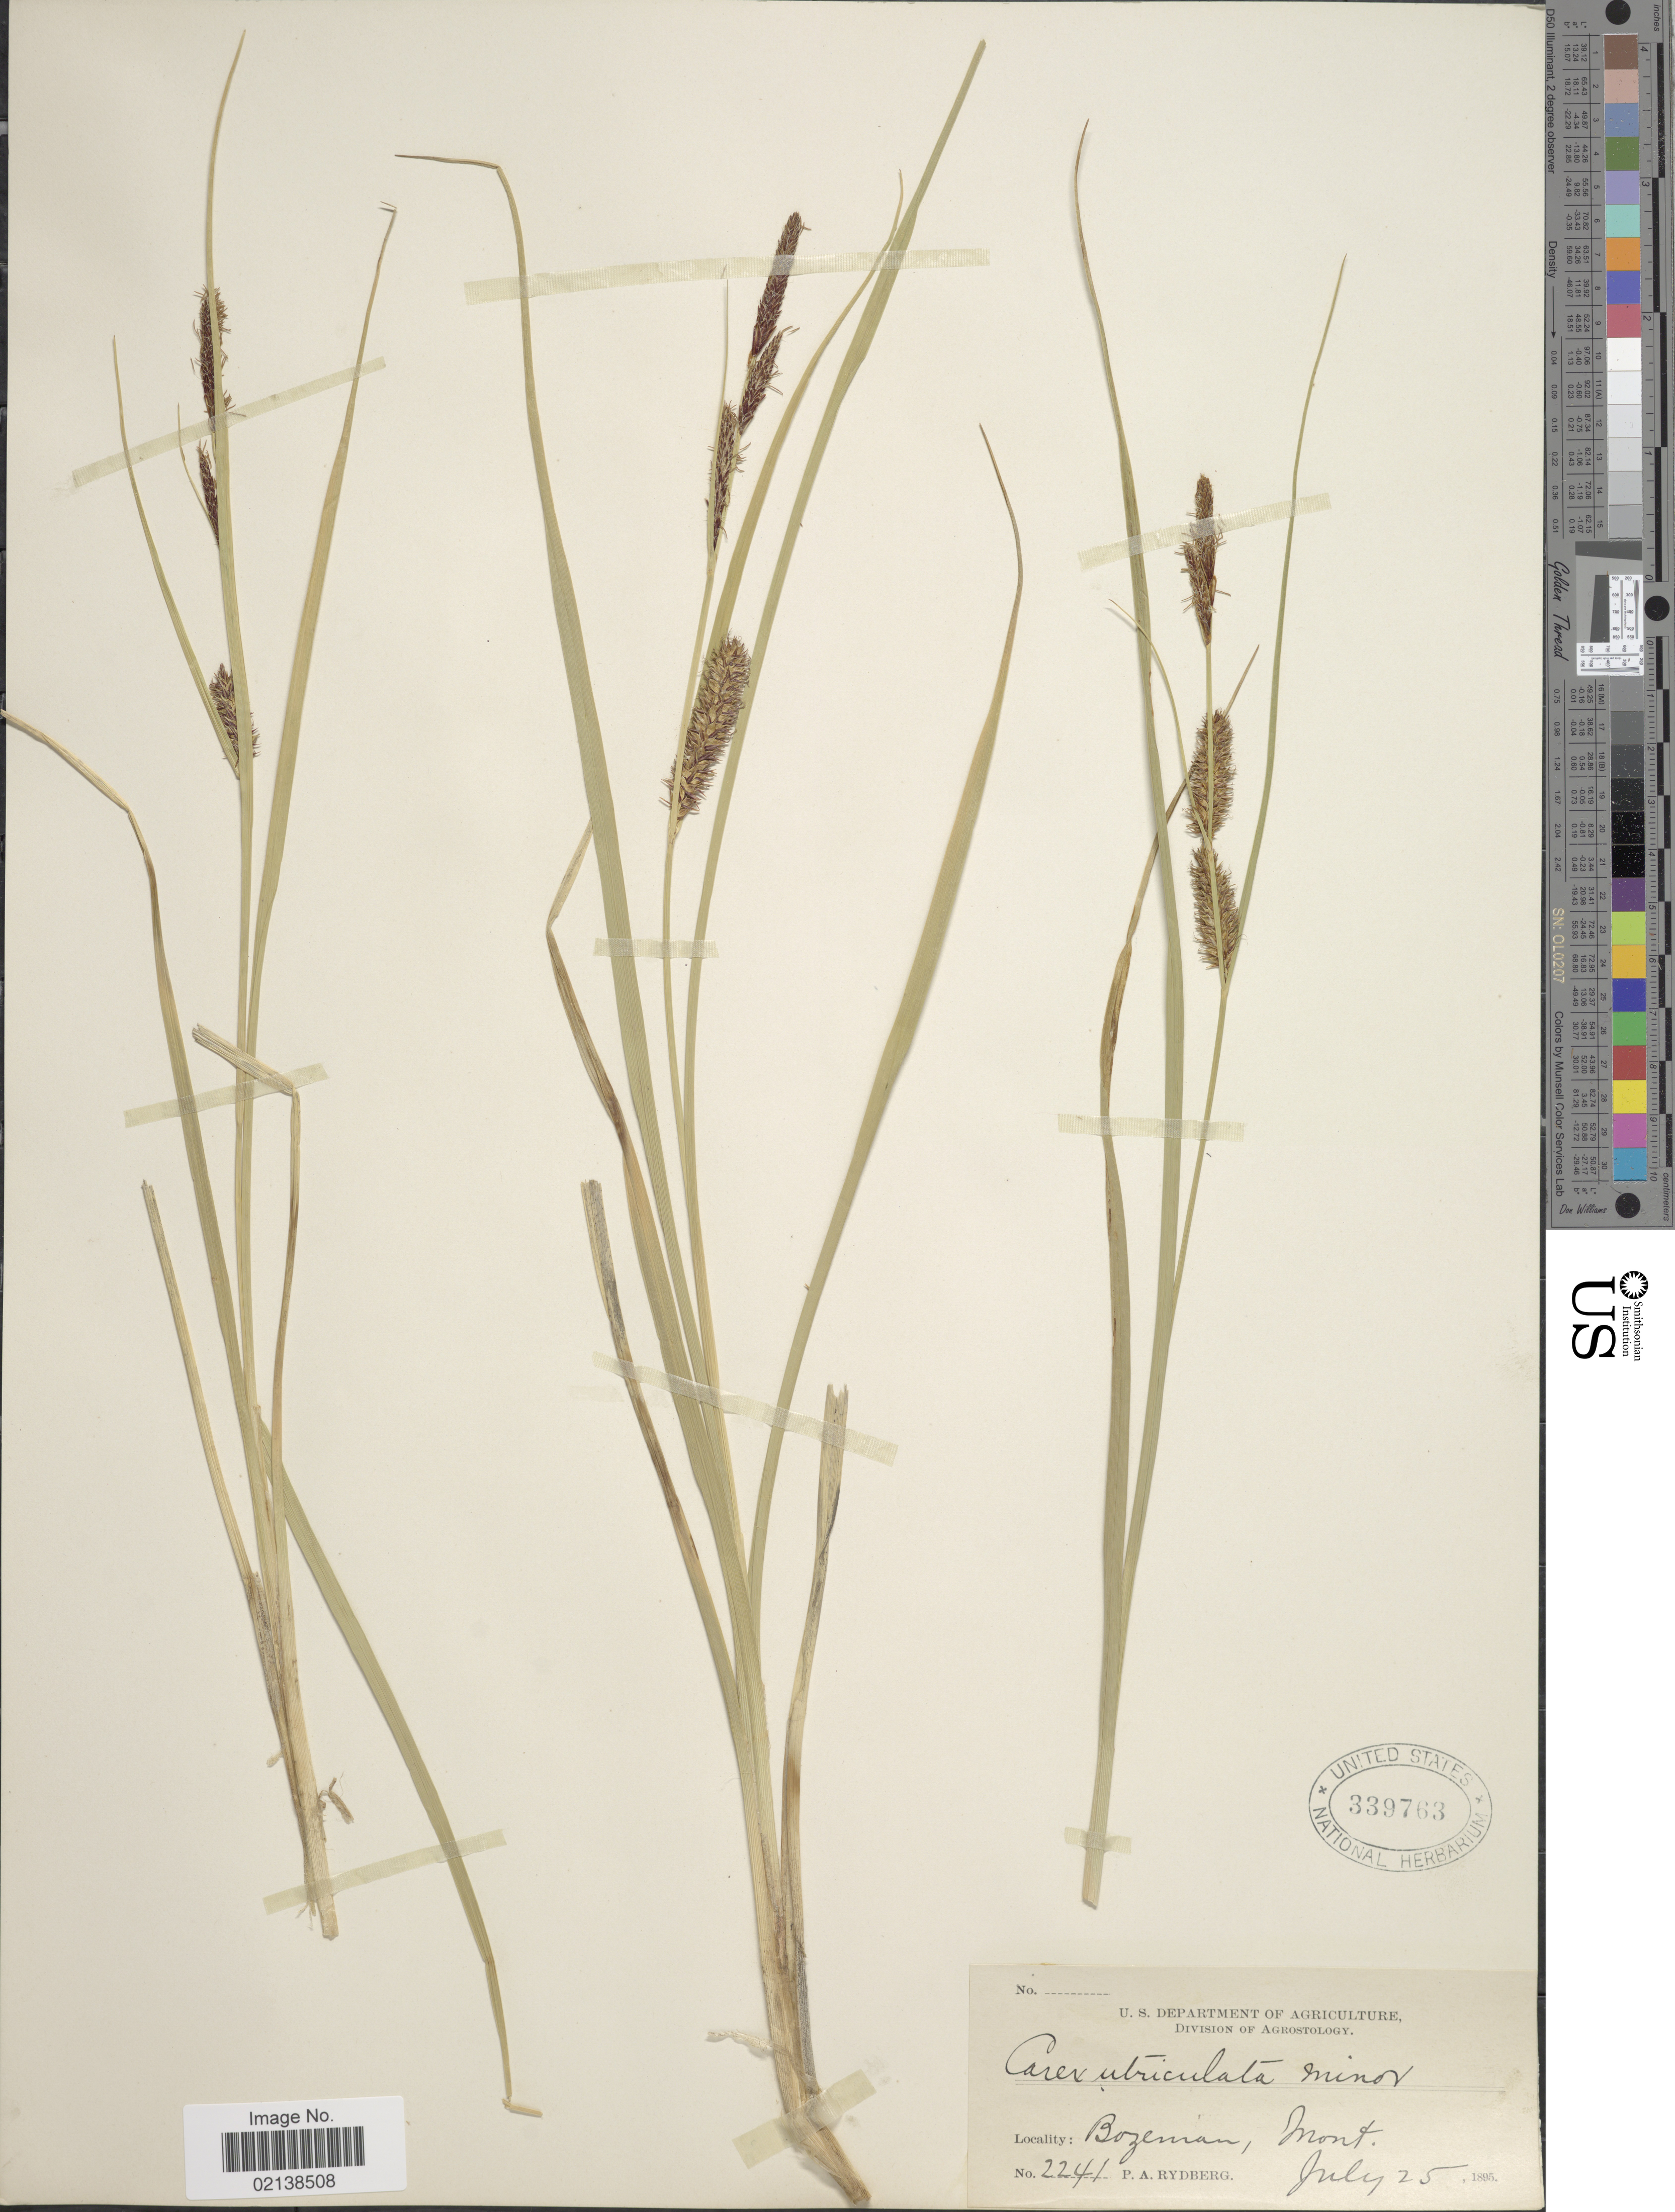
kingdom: Plantae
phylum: Tracheophyta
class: Liliopsida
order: Poales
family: Cyperaceae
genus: Carex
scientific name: Carex utriculata var. minor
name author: Boott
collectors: P. A. Rydberg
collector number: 2241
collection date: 1895-07-25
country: United States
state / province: Montana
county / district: Gallatin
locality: Bozeman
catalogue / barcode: US 339763